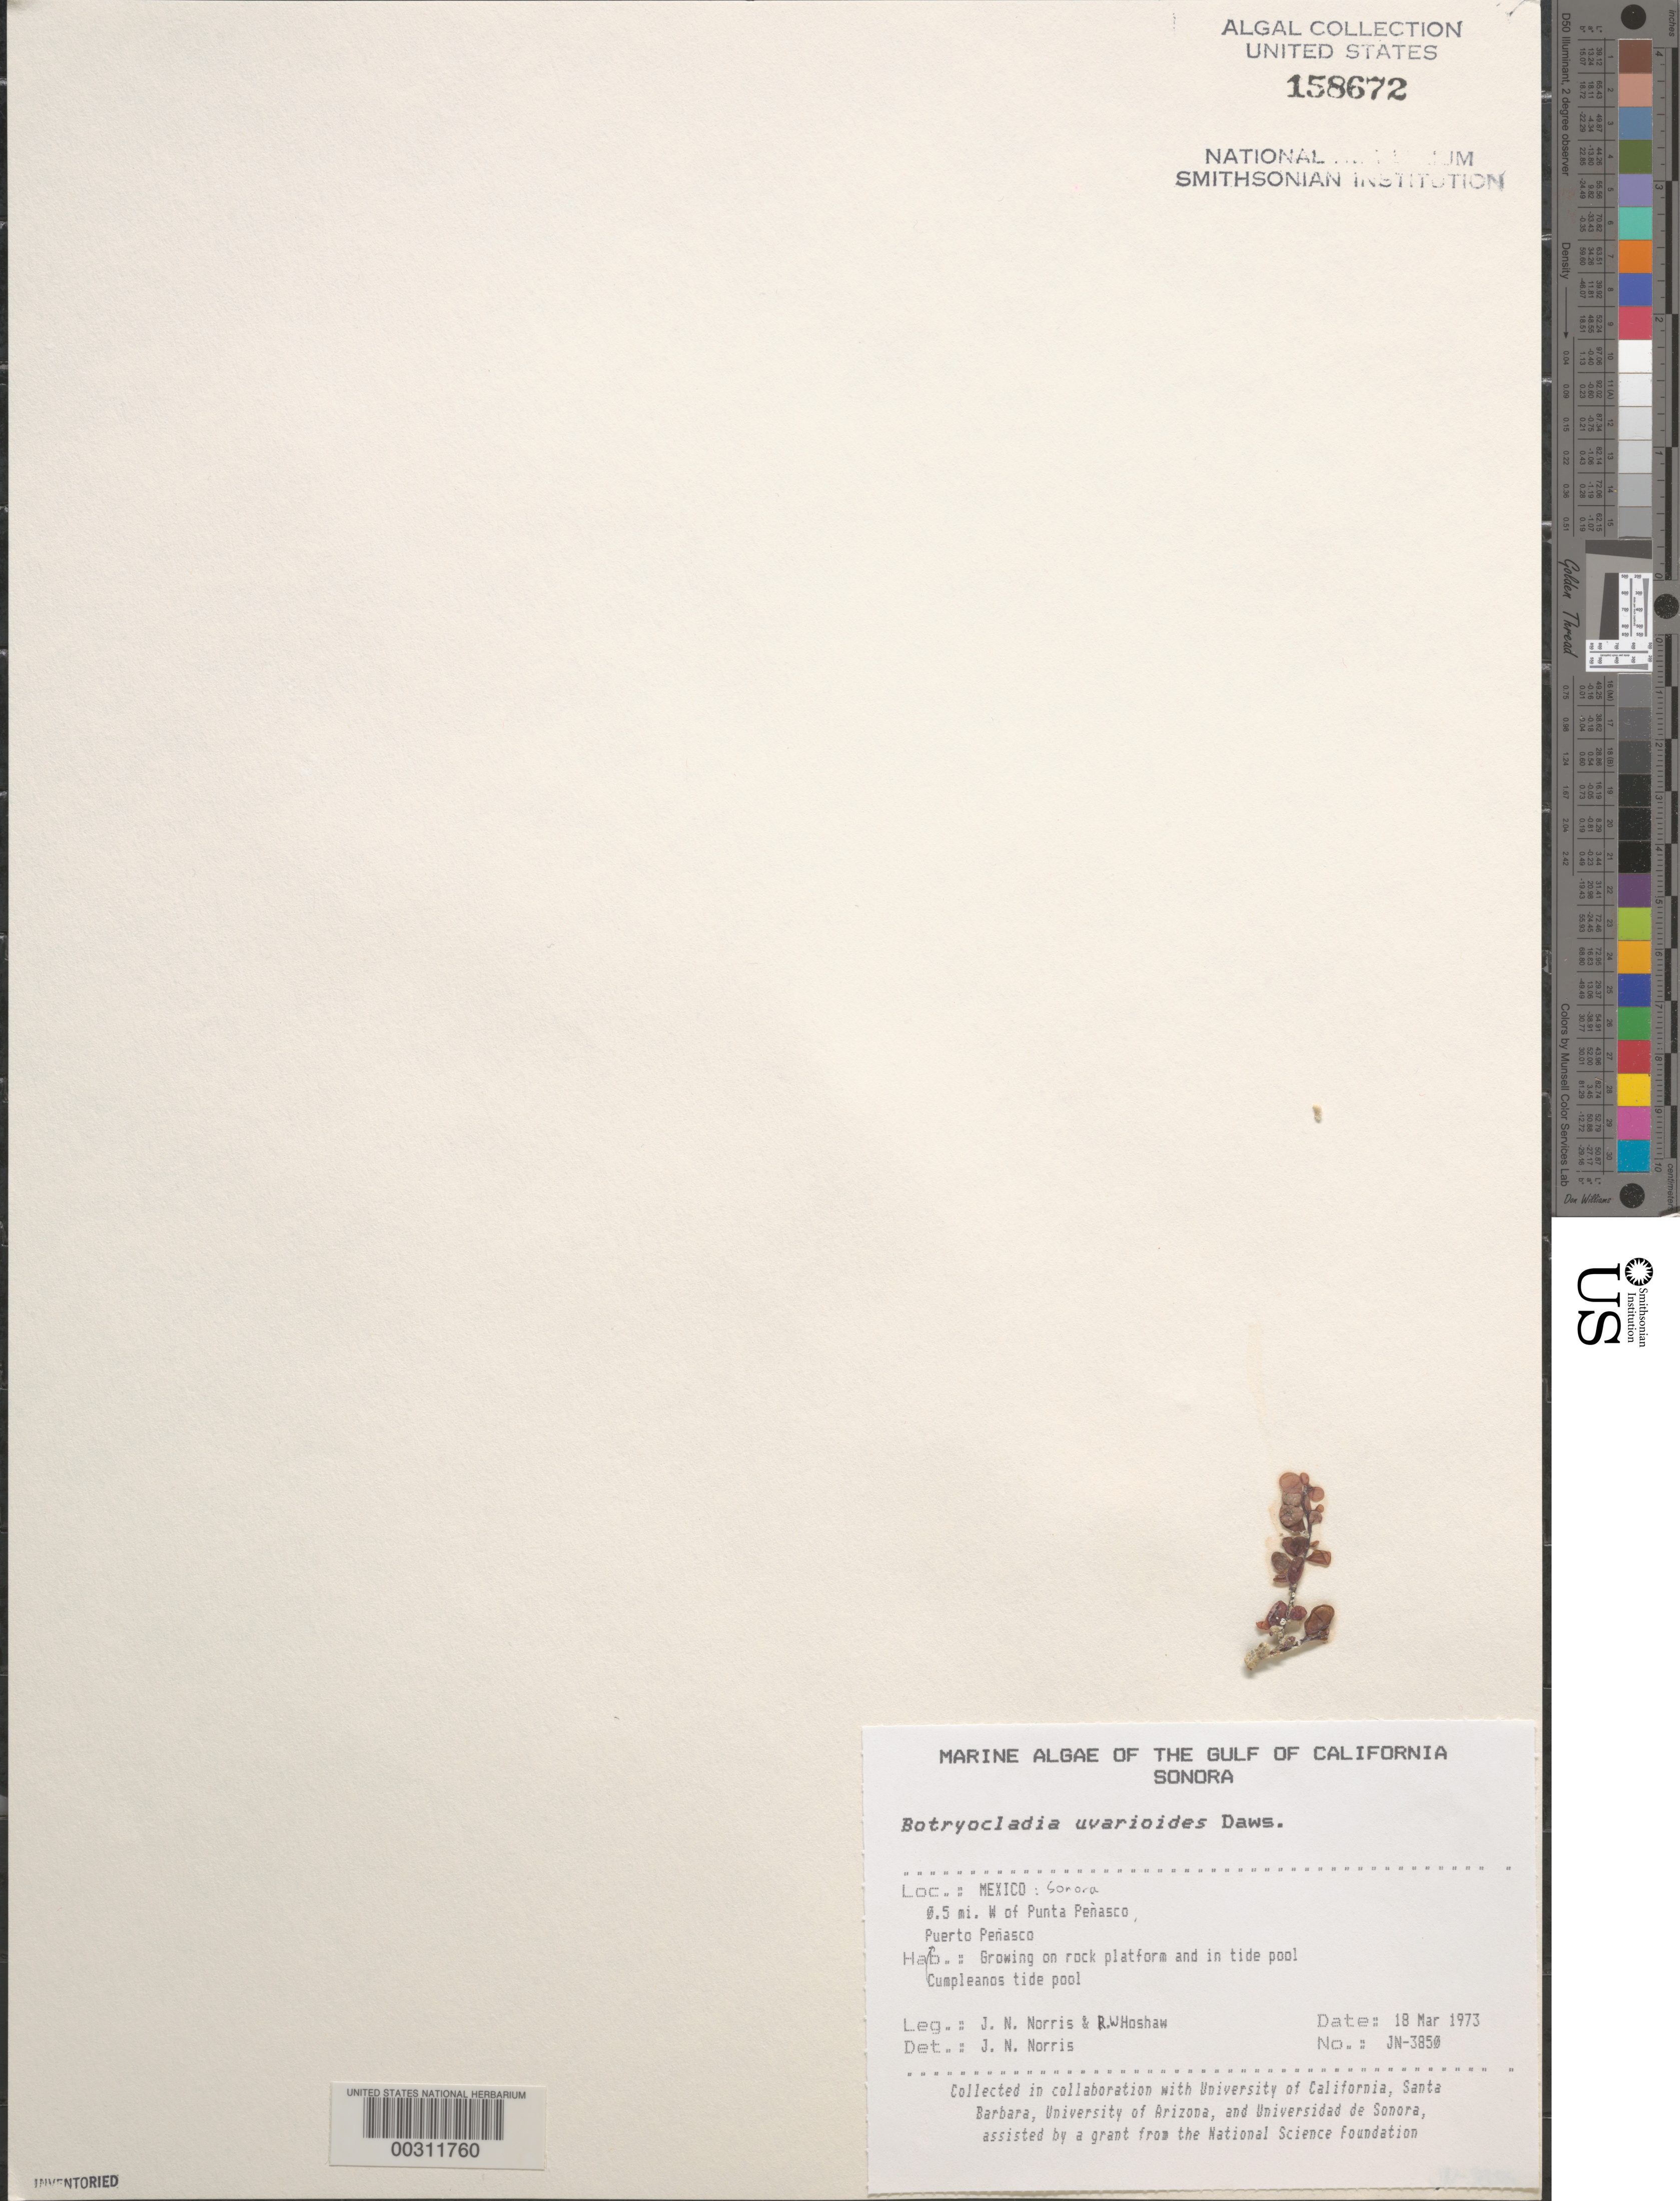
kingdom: Plantae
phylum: Rhodophyta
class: Florideophyceae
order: Rhodymeniales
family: Rhodymeniaceae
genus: Botryocladia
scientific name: Botryocladia uvarioides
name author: E.Y. Dawson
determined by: Norris, James N.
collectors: J. N. Norris & R. Hoshaw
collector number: JN-3850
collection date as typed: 18 Mar 1973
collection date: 1973-03-18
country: Mexico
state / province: Sonora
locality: Puerto Penasco, Cumpleanos Tide Pool, 0.5 mile west of Punta Penasco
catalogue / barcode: US 158672